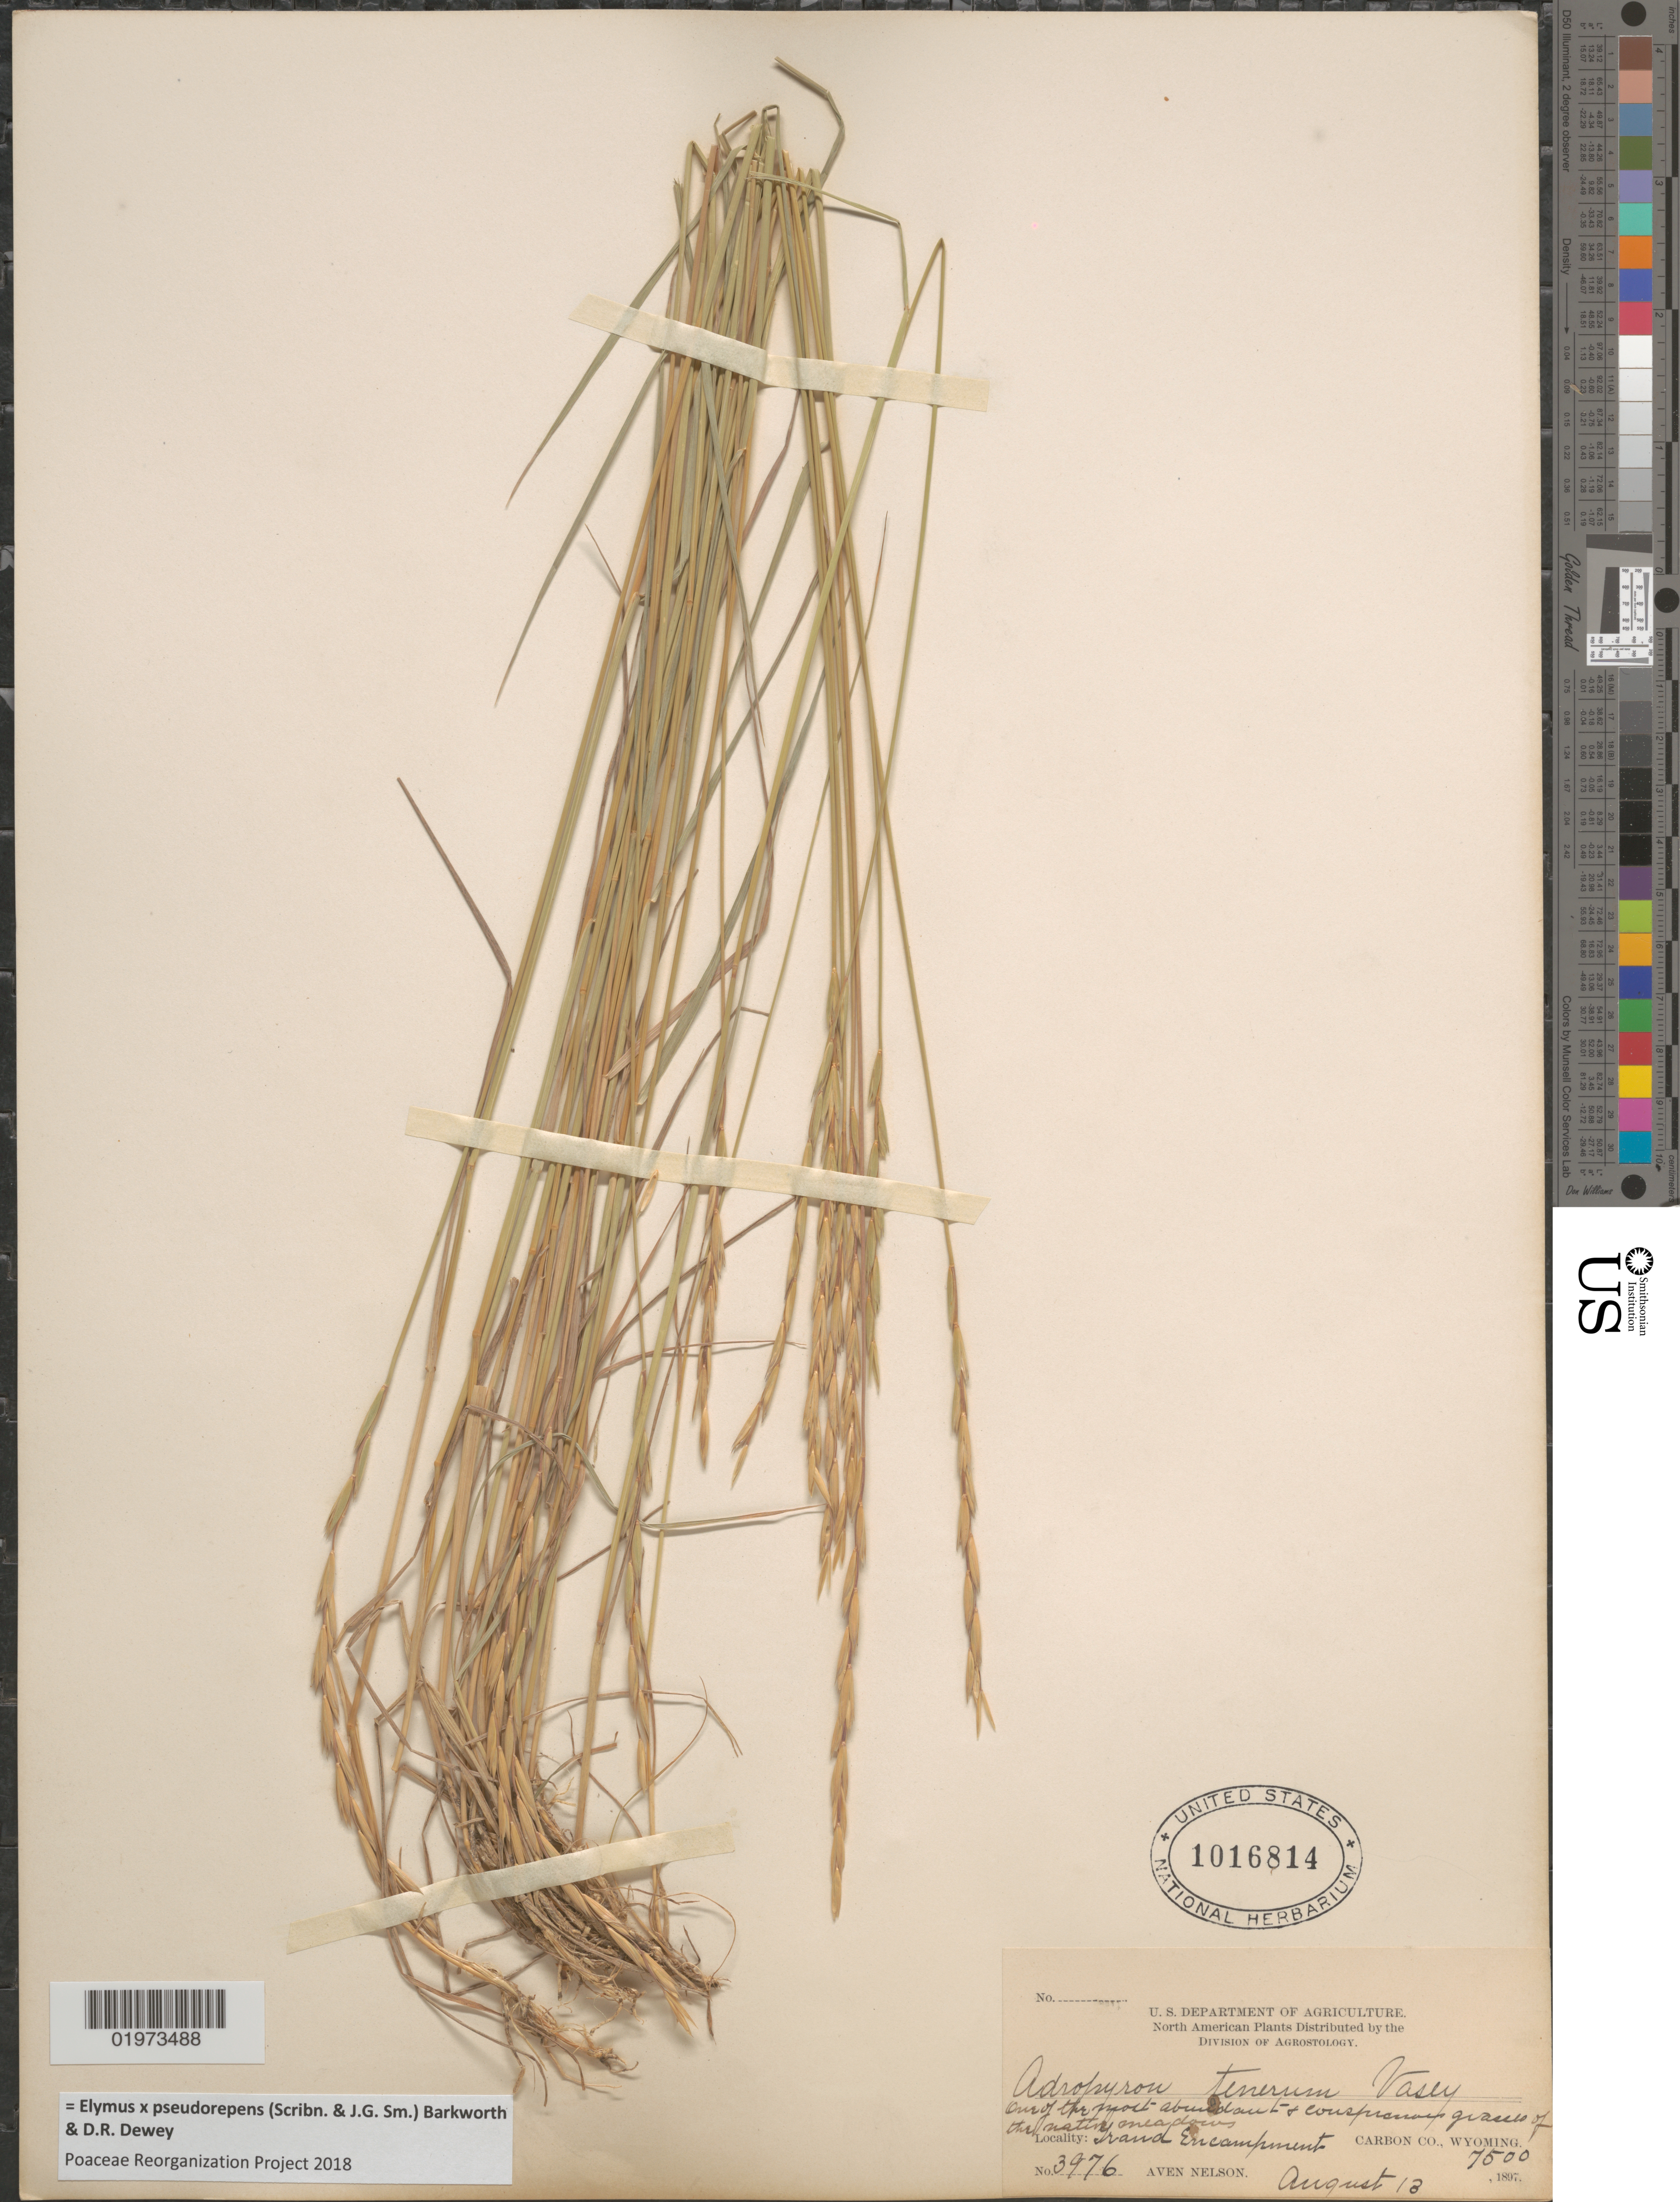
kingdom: Plantae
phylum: Tracheophyta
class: Liliopsida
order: Poales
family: Poaceae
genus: Elymus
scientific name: Elymus x pseudorepens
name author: (Scribn. & J.G. Sm.) Barkworth & Dewey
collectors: A. Nelson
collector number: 3976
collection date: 1897-08-13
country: United States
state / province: Wyoming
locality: Grand Encampment. Carbon Co.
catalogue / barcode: US 1016814